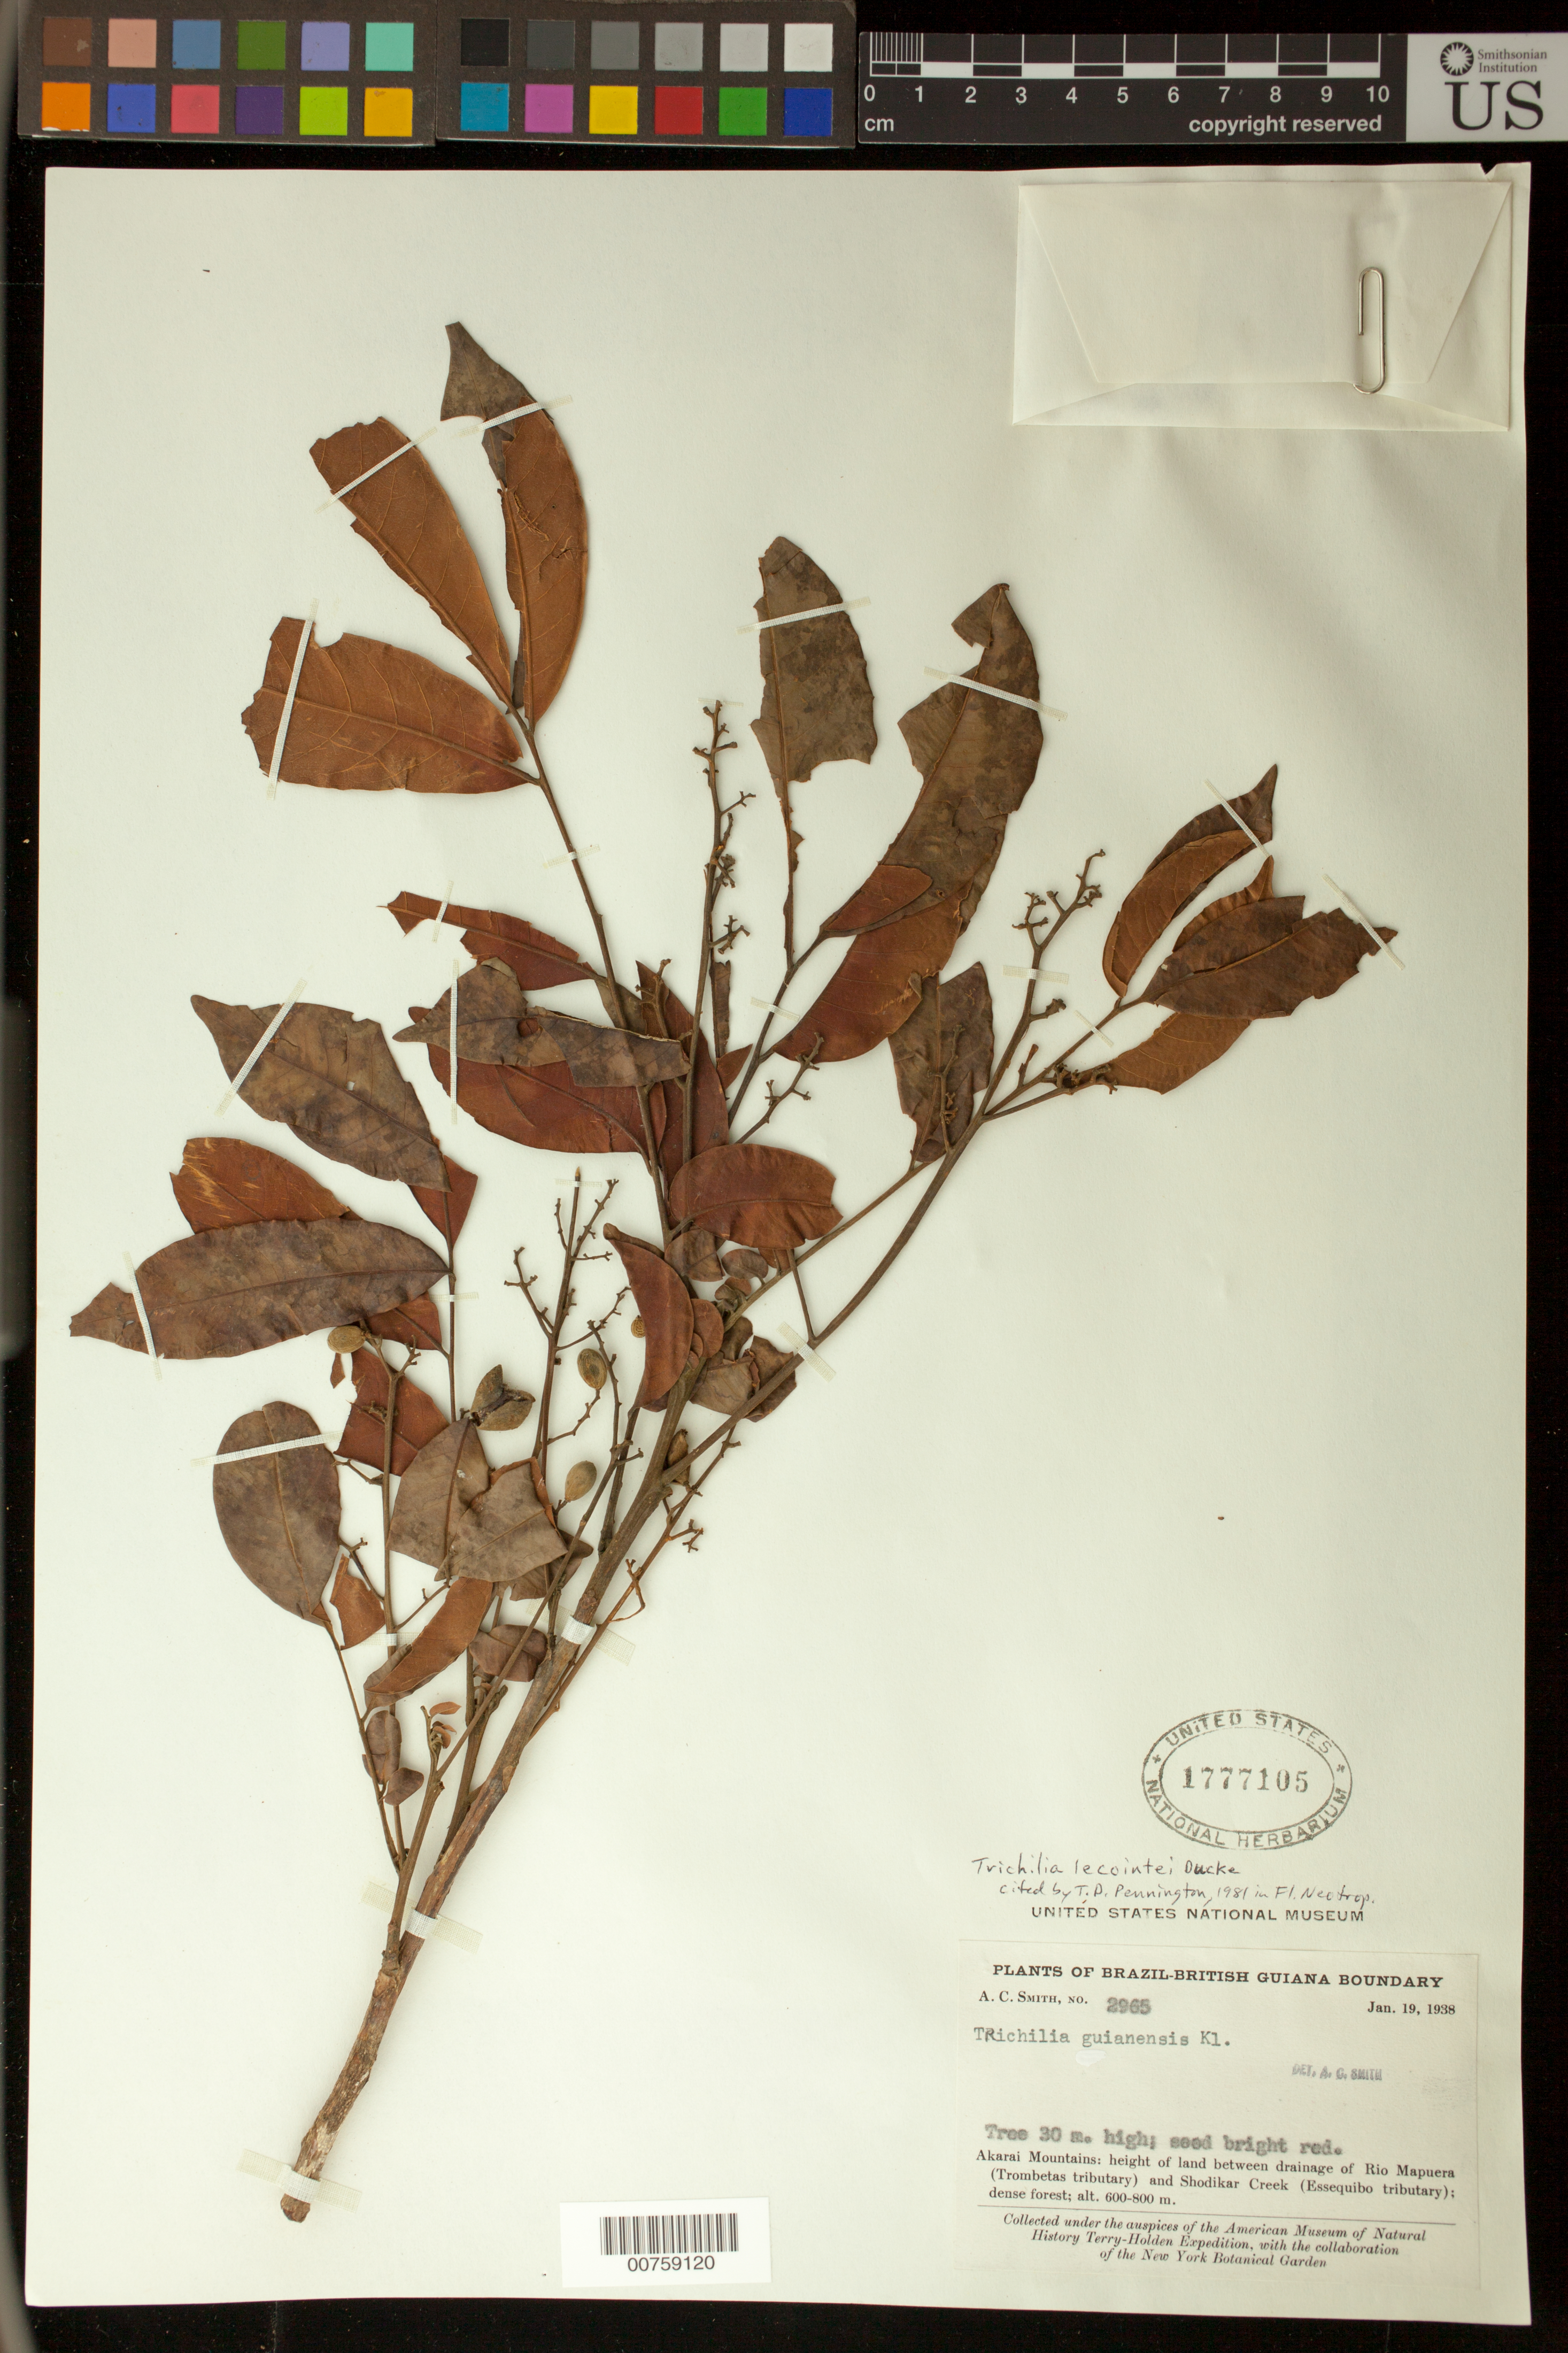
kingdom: Plantae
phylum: Tracheophyta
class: Magnoliopsida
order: Sapindales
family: Meliaceae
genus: Trichilia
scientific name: Trichilia lecointei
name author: Ducke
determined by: Pennington, T. D., (K)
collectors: A. C. Smith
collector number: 2965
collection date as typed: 19-Jan-38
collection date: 1938-01-19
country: Guyana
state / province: U. Takutu-U. Essequibo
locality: Akarai Mts., betw. drainage of Mapuera R. (Trombetas trib.) & Shodikar Creek (Essequibo trib.)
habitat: Dense forest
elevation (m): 600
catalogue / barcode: US 1777105